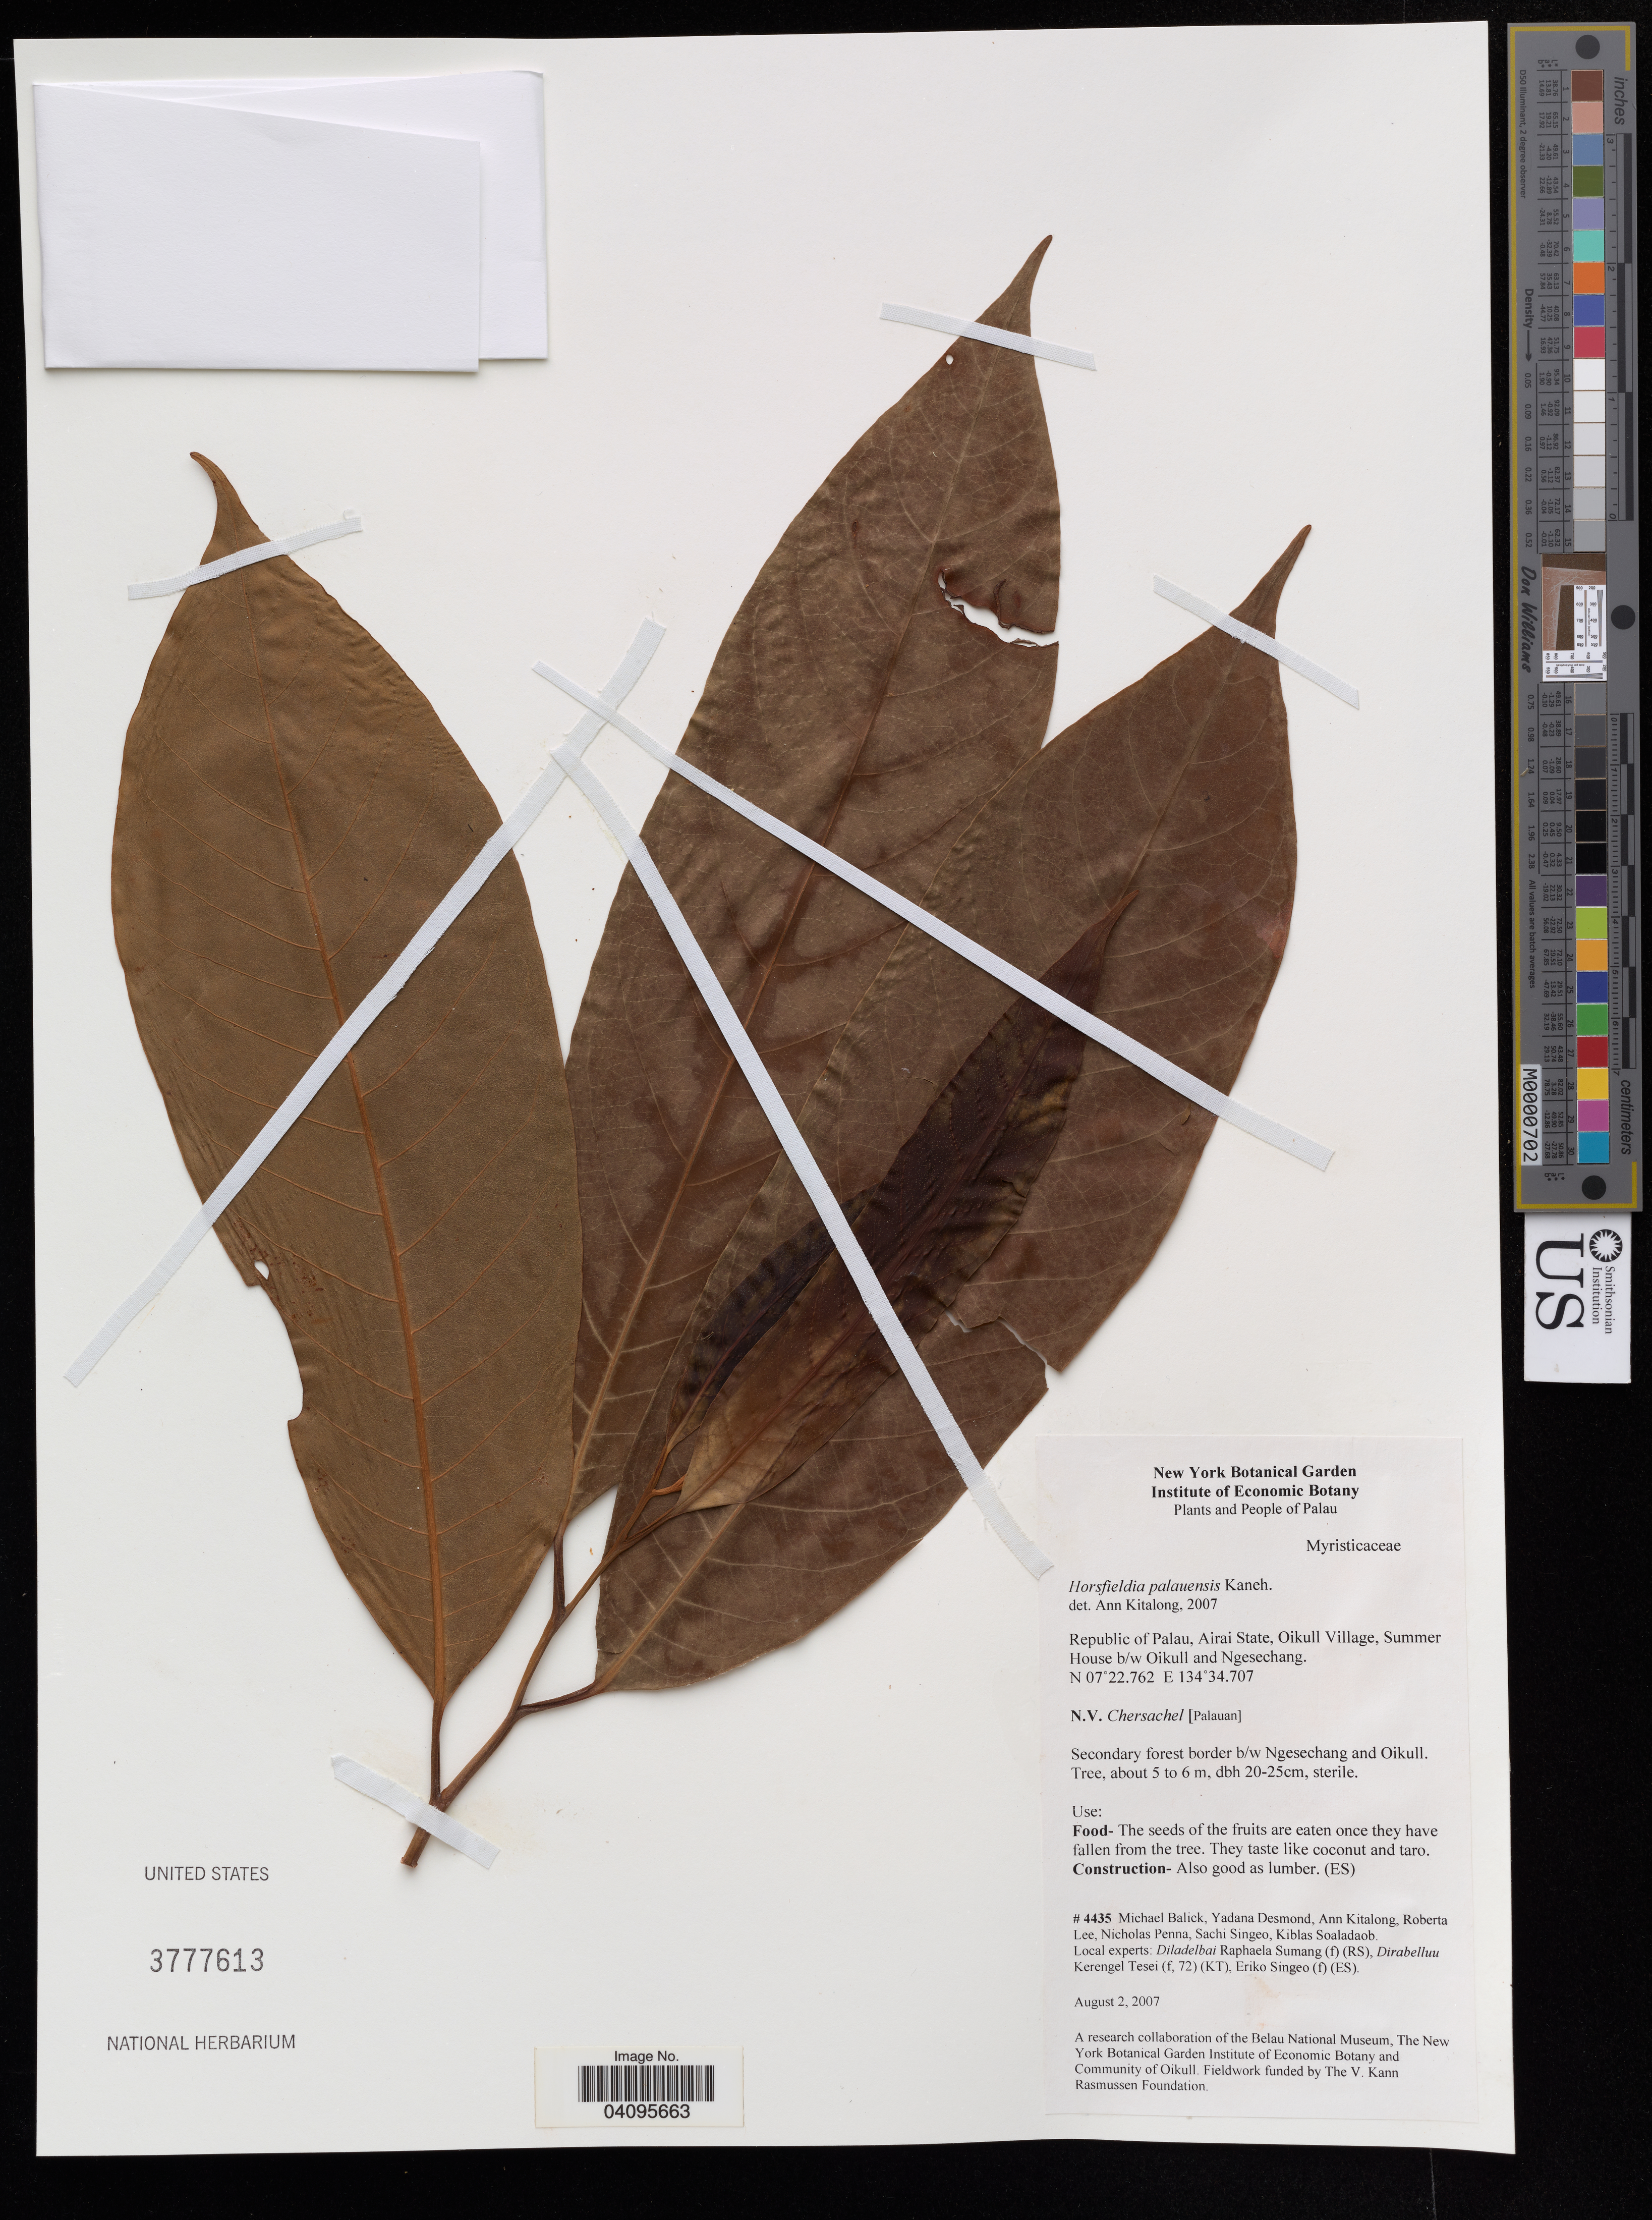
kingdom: Plantae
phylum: Tracheophyta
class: Magnoliopsida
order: Magnoliales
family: Myristicaceae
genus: Horsfieldia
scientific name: Horsfieldia palauensis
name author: Kaneh.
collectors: M. Balick, Y. Desmond, A. Kitalong & R. Lee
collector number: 4435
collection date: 2007-08-02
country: Belau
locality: Republic of Palau, Airai State, Oikull Village, Summer House b/w Oikull and Ngesechang.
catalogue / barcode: US 3777613